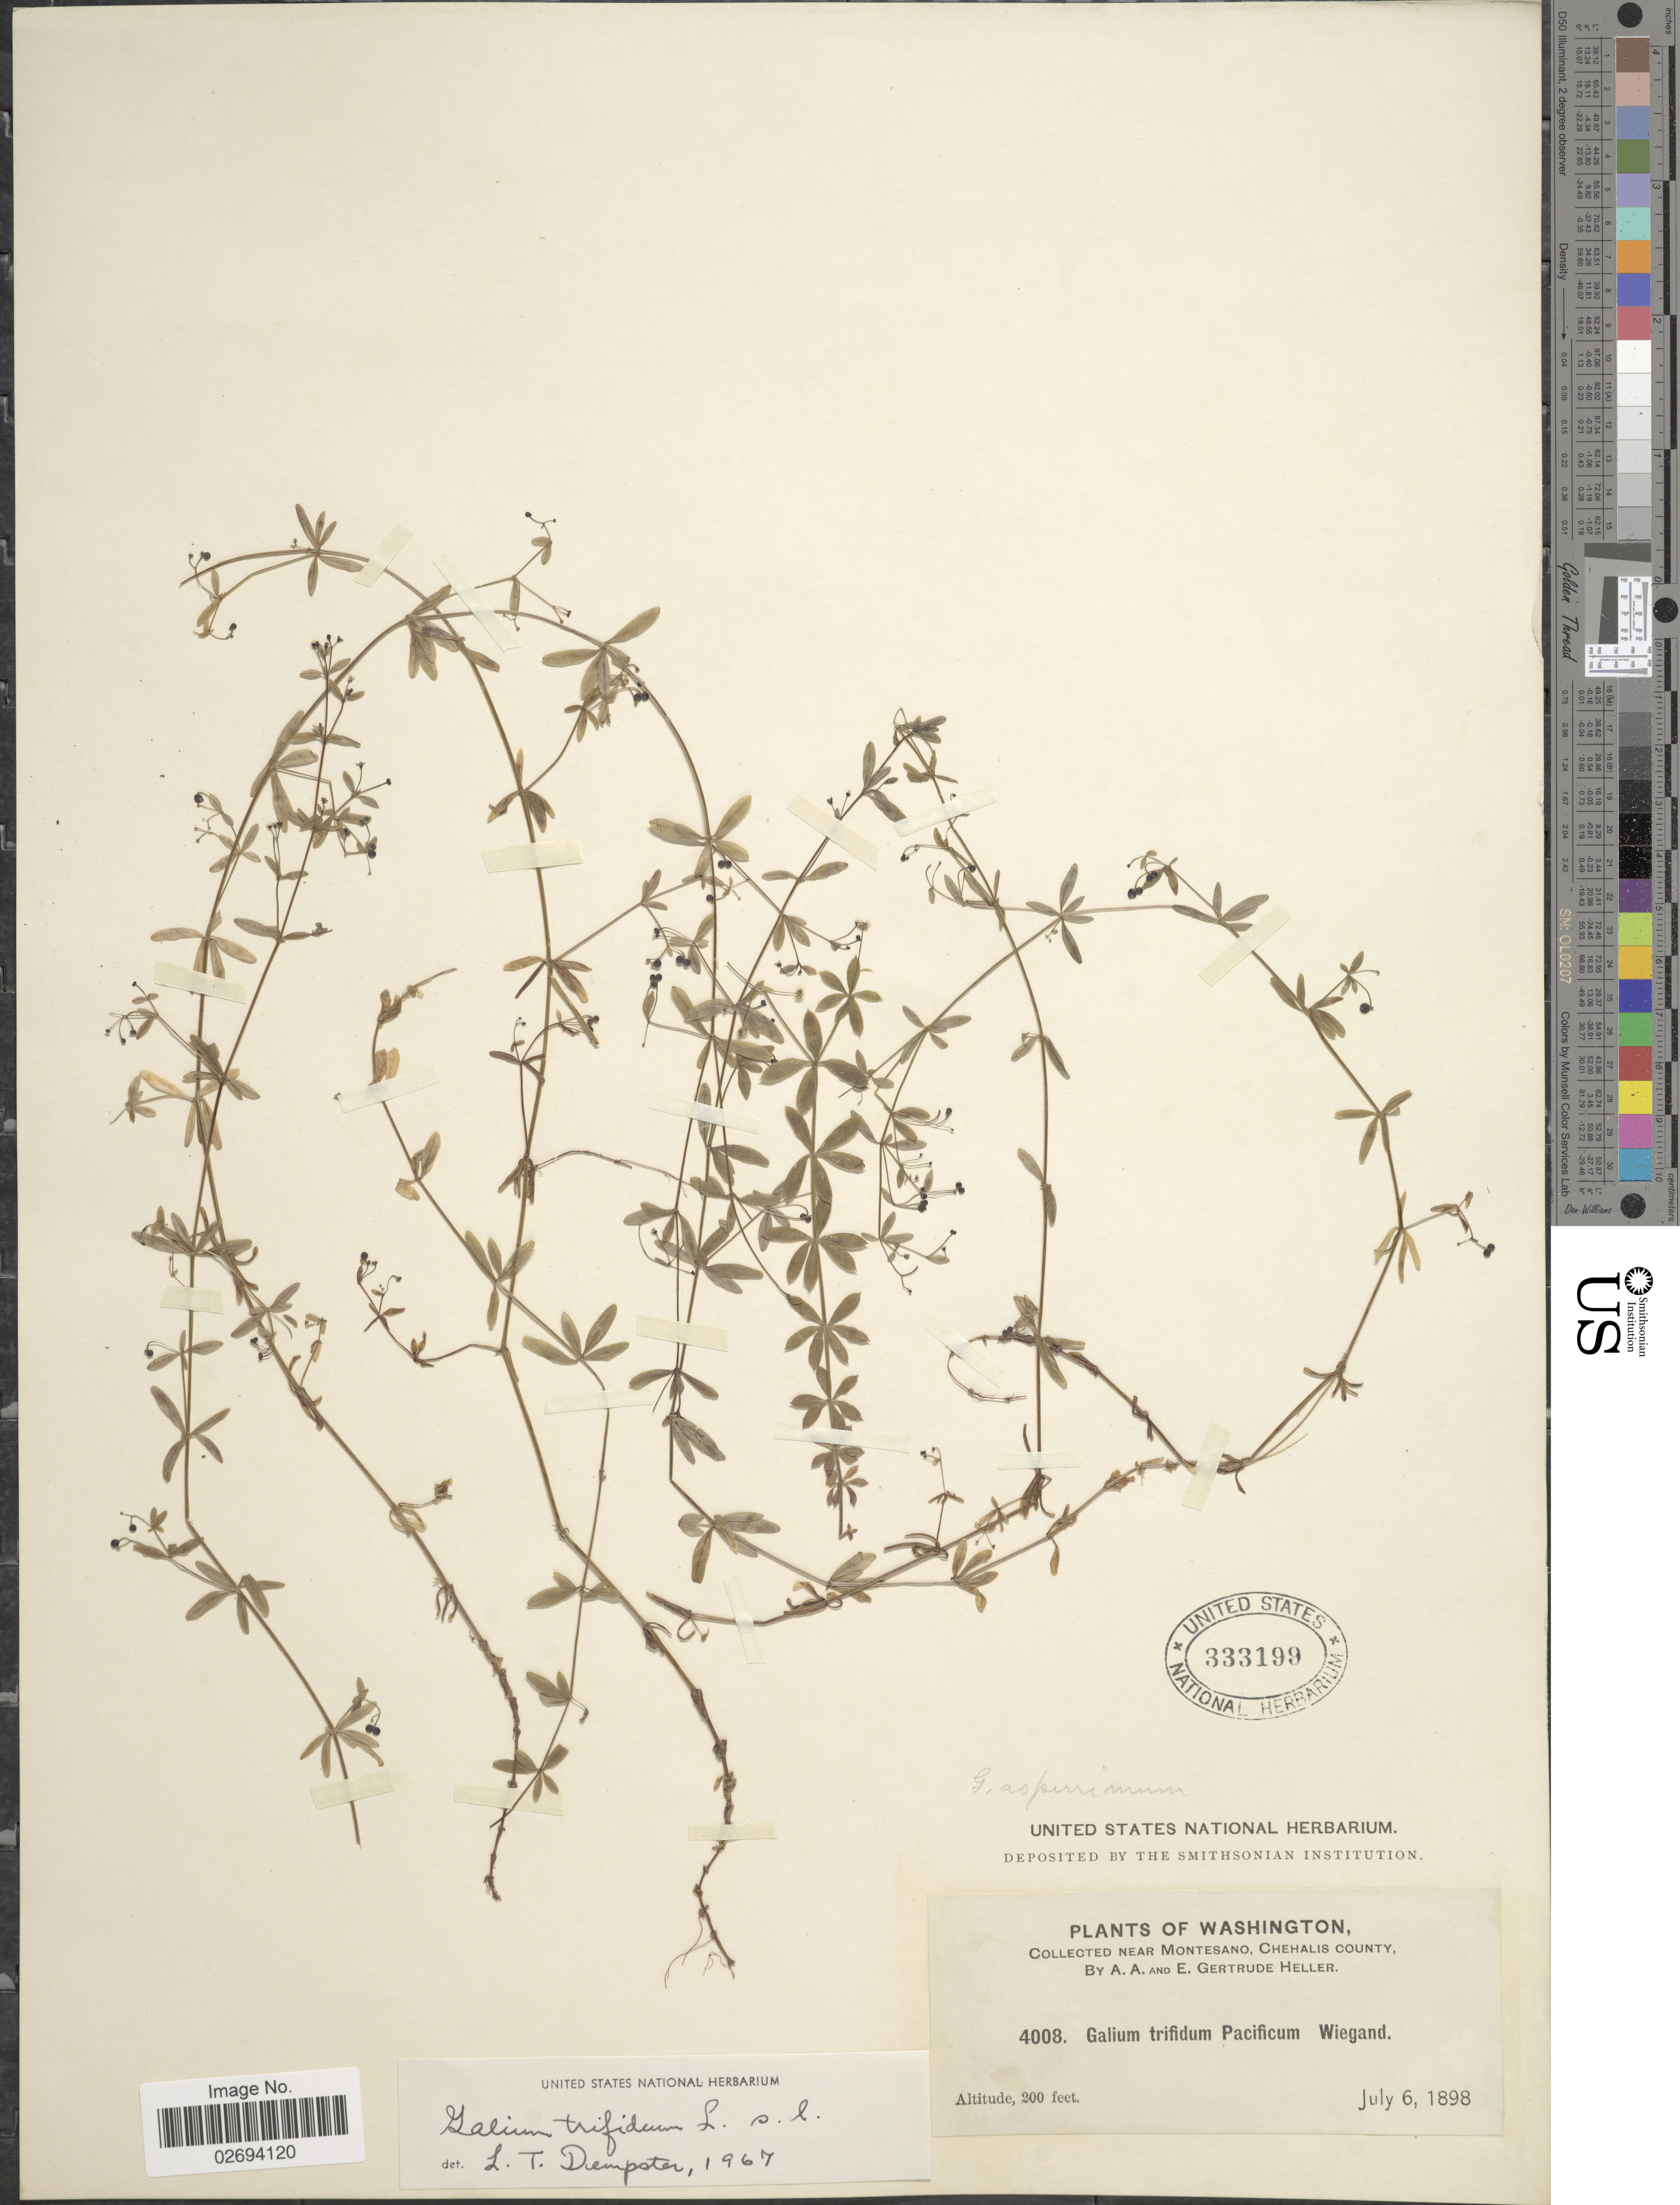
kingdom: Plantae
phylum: Tracheophyta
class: Magnoliopsida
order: Gentianales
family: Rubiaceae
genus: Galium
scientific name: Galium trifidum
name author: L.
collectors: A. A. Heller & E. G. Heller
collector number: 4008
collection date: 1898-07-06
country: United States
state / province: Washington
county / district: Grays Harbor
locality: Near Montesano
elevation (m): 61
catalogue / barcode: US 333199